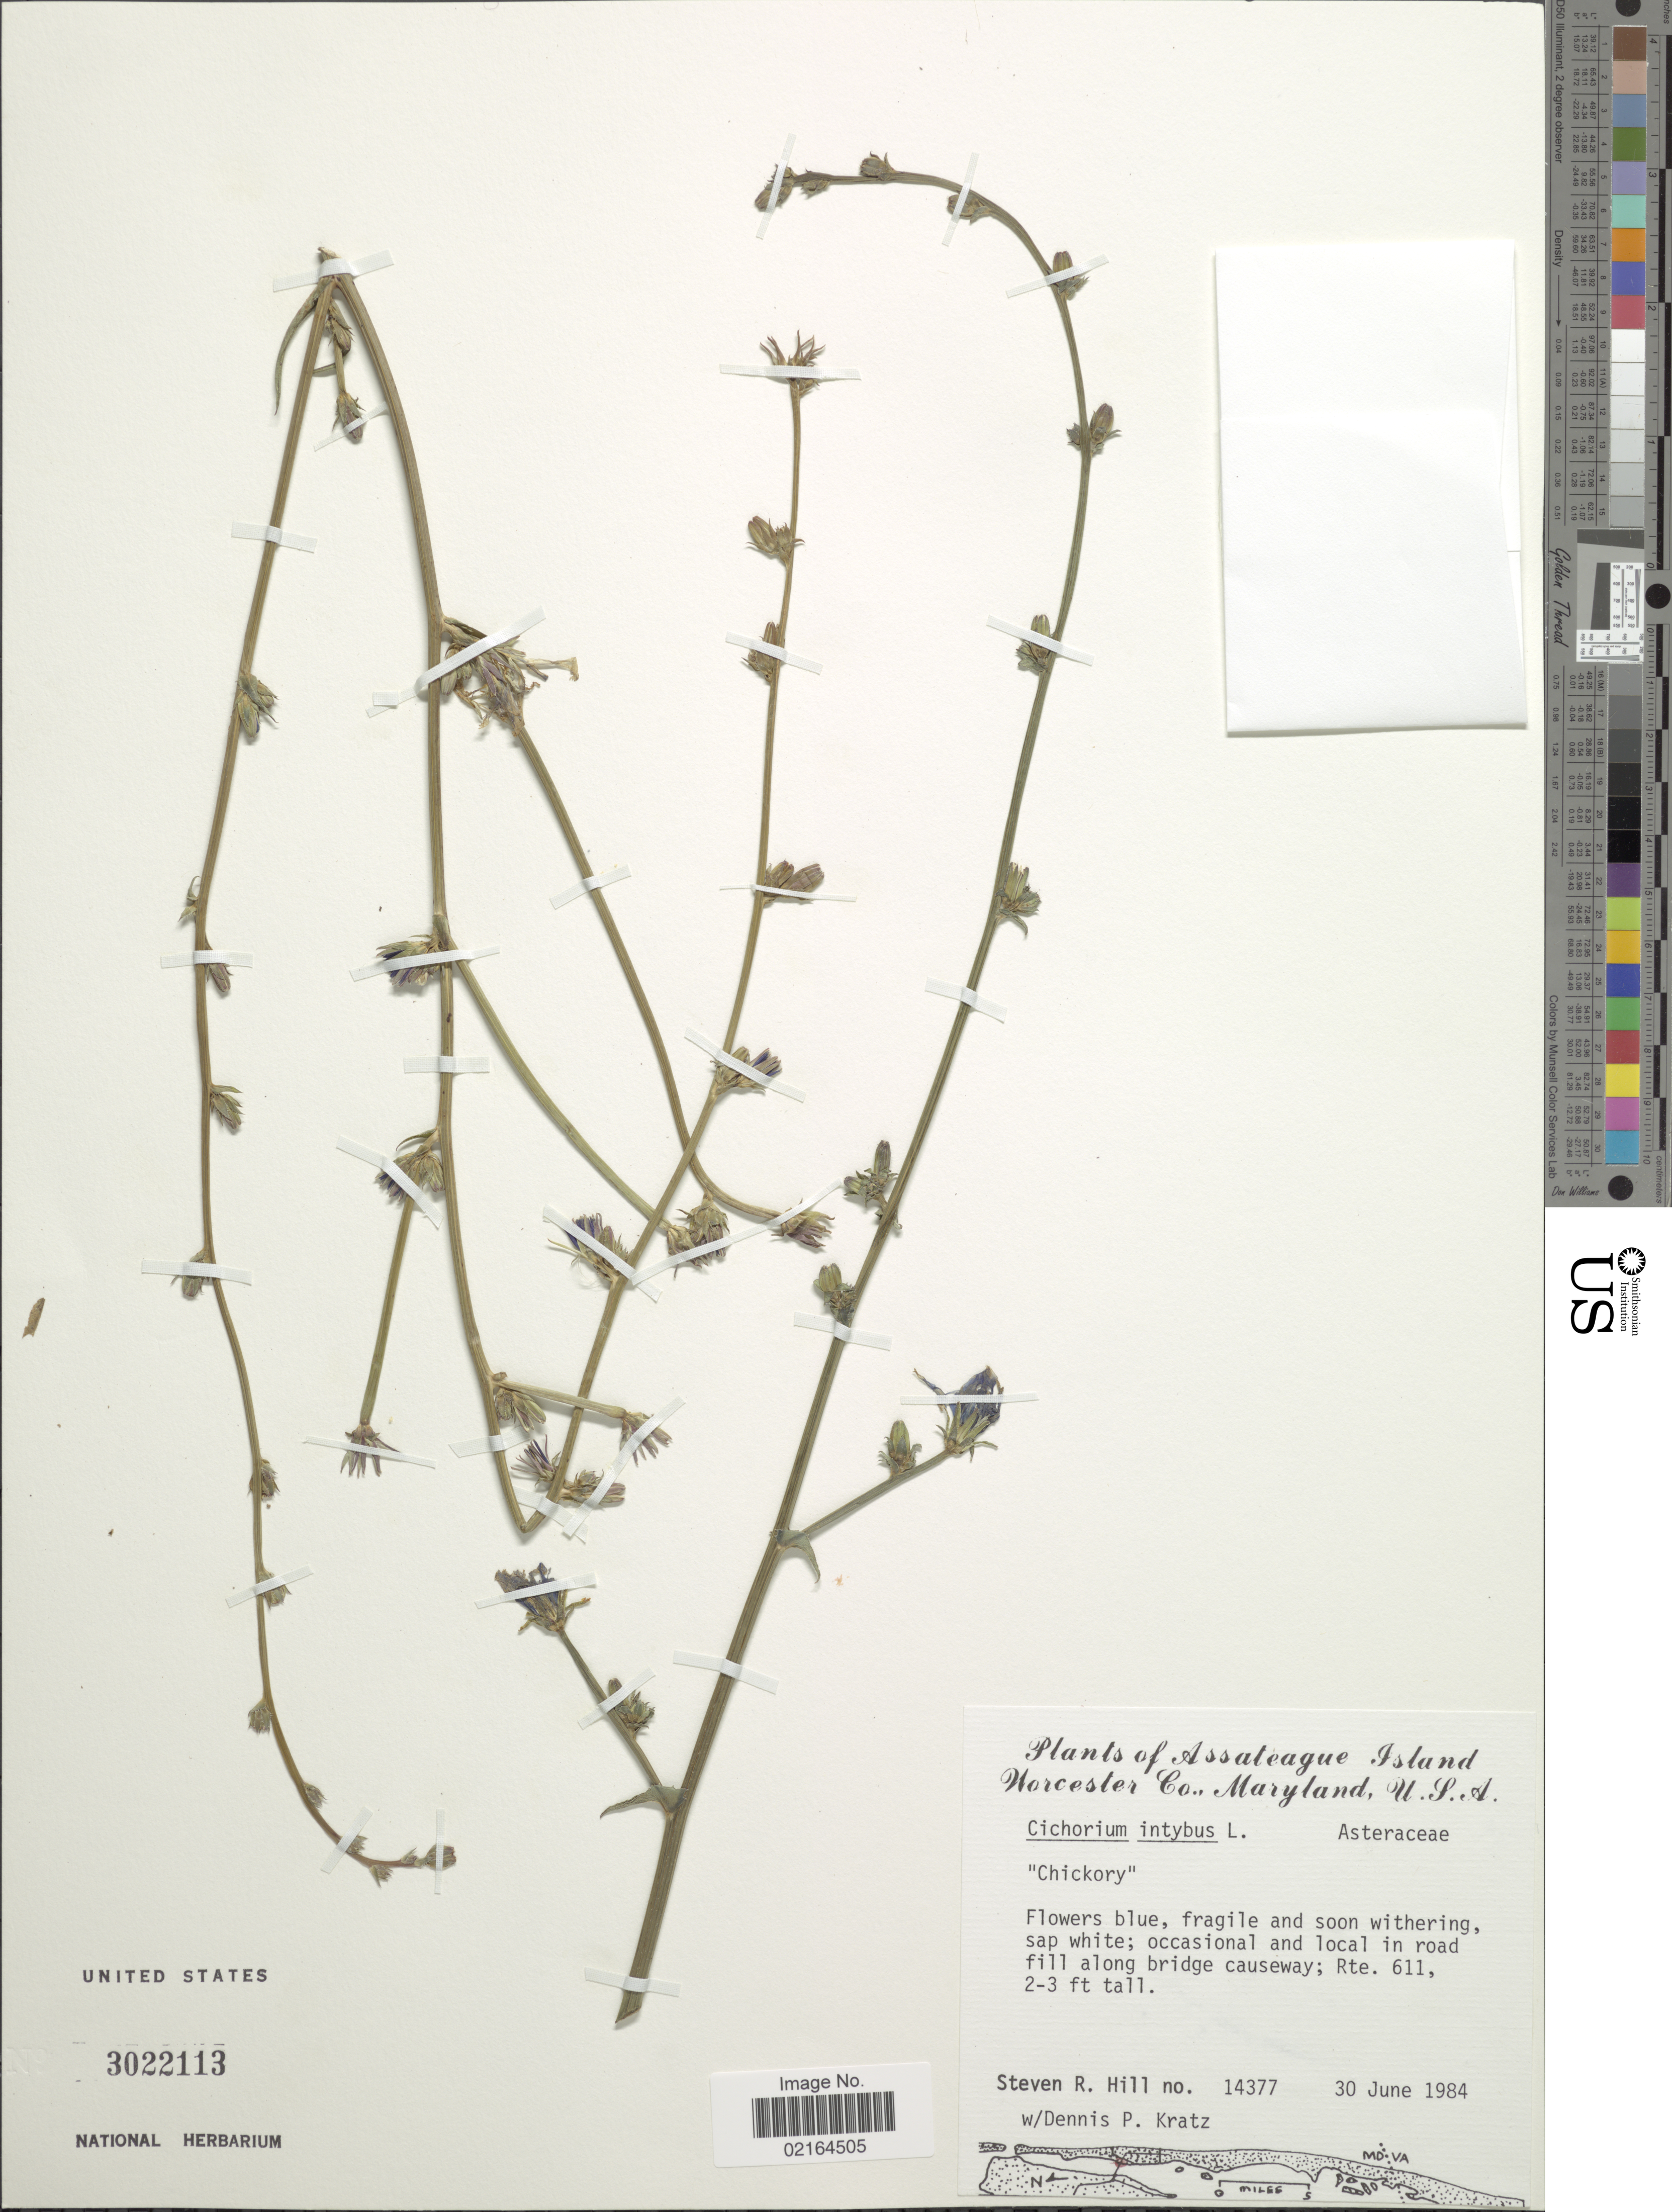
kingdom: Plantae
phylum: Tracheophyta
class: Magnoliopsida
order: Asterales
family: Asteraceae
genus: Cichorium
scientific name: Cichorium intybus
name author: L.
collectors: S. R. Hill & D. Kratz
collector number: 14377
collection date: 1984-06-30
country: United States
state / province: Maryland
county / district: Worcester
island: Assateague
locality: Maryland, Rte. 611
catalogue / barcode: US 3022113